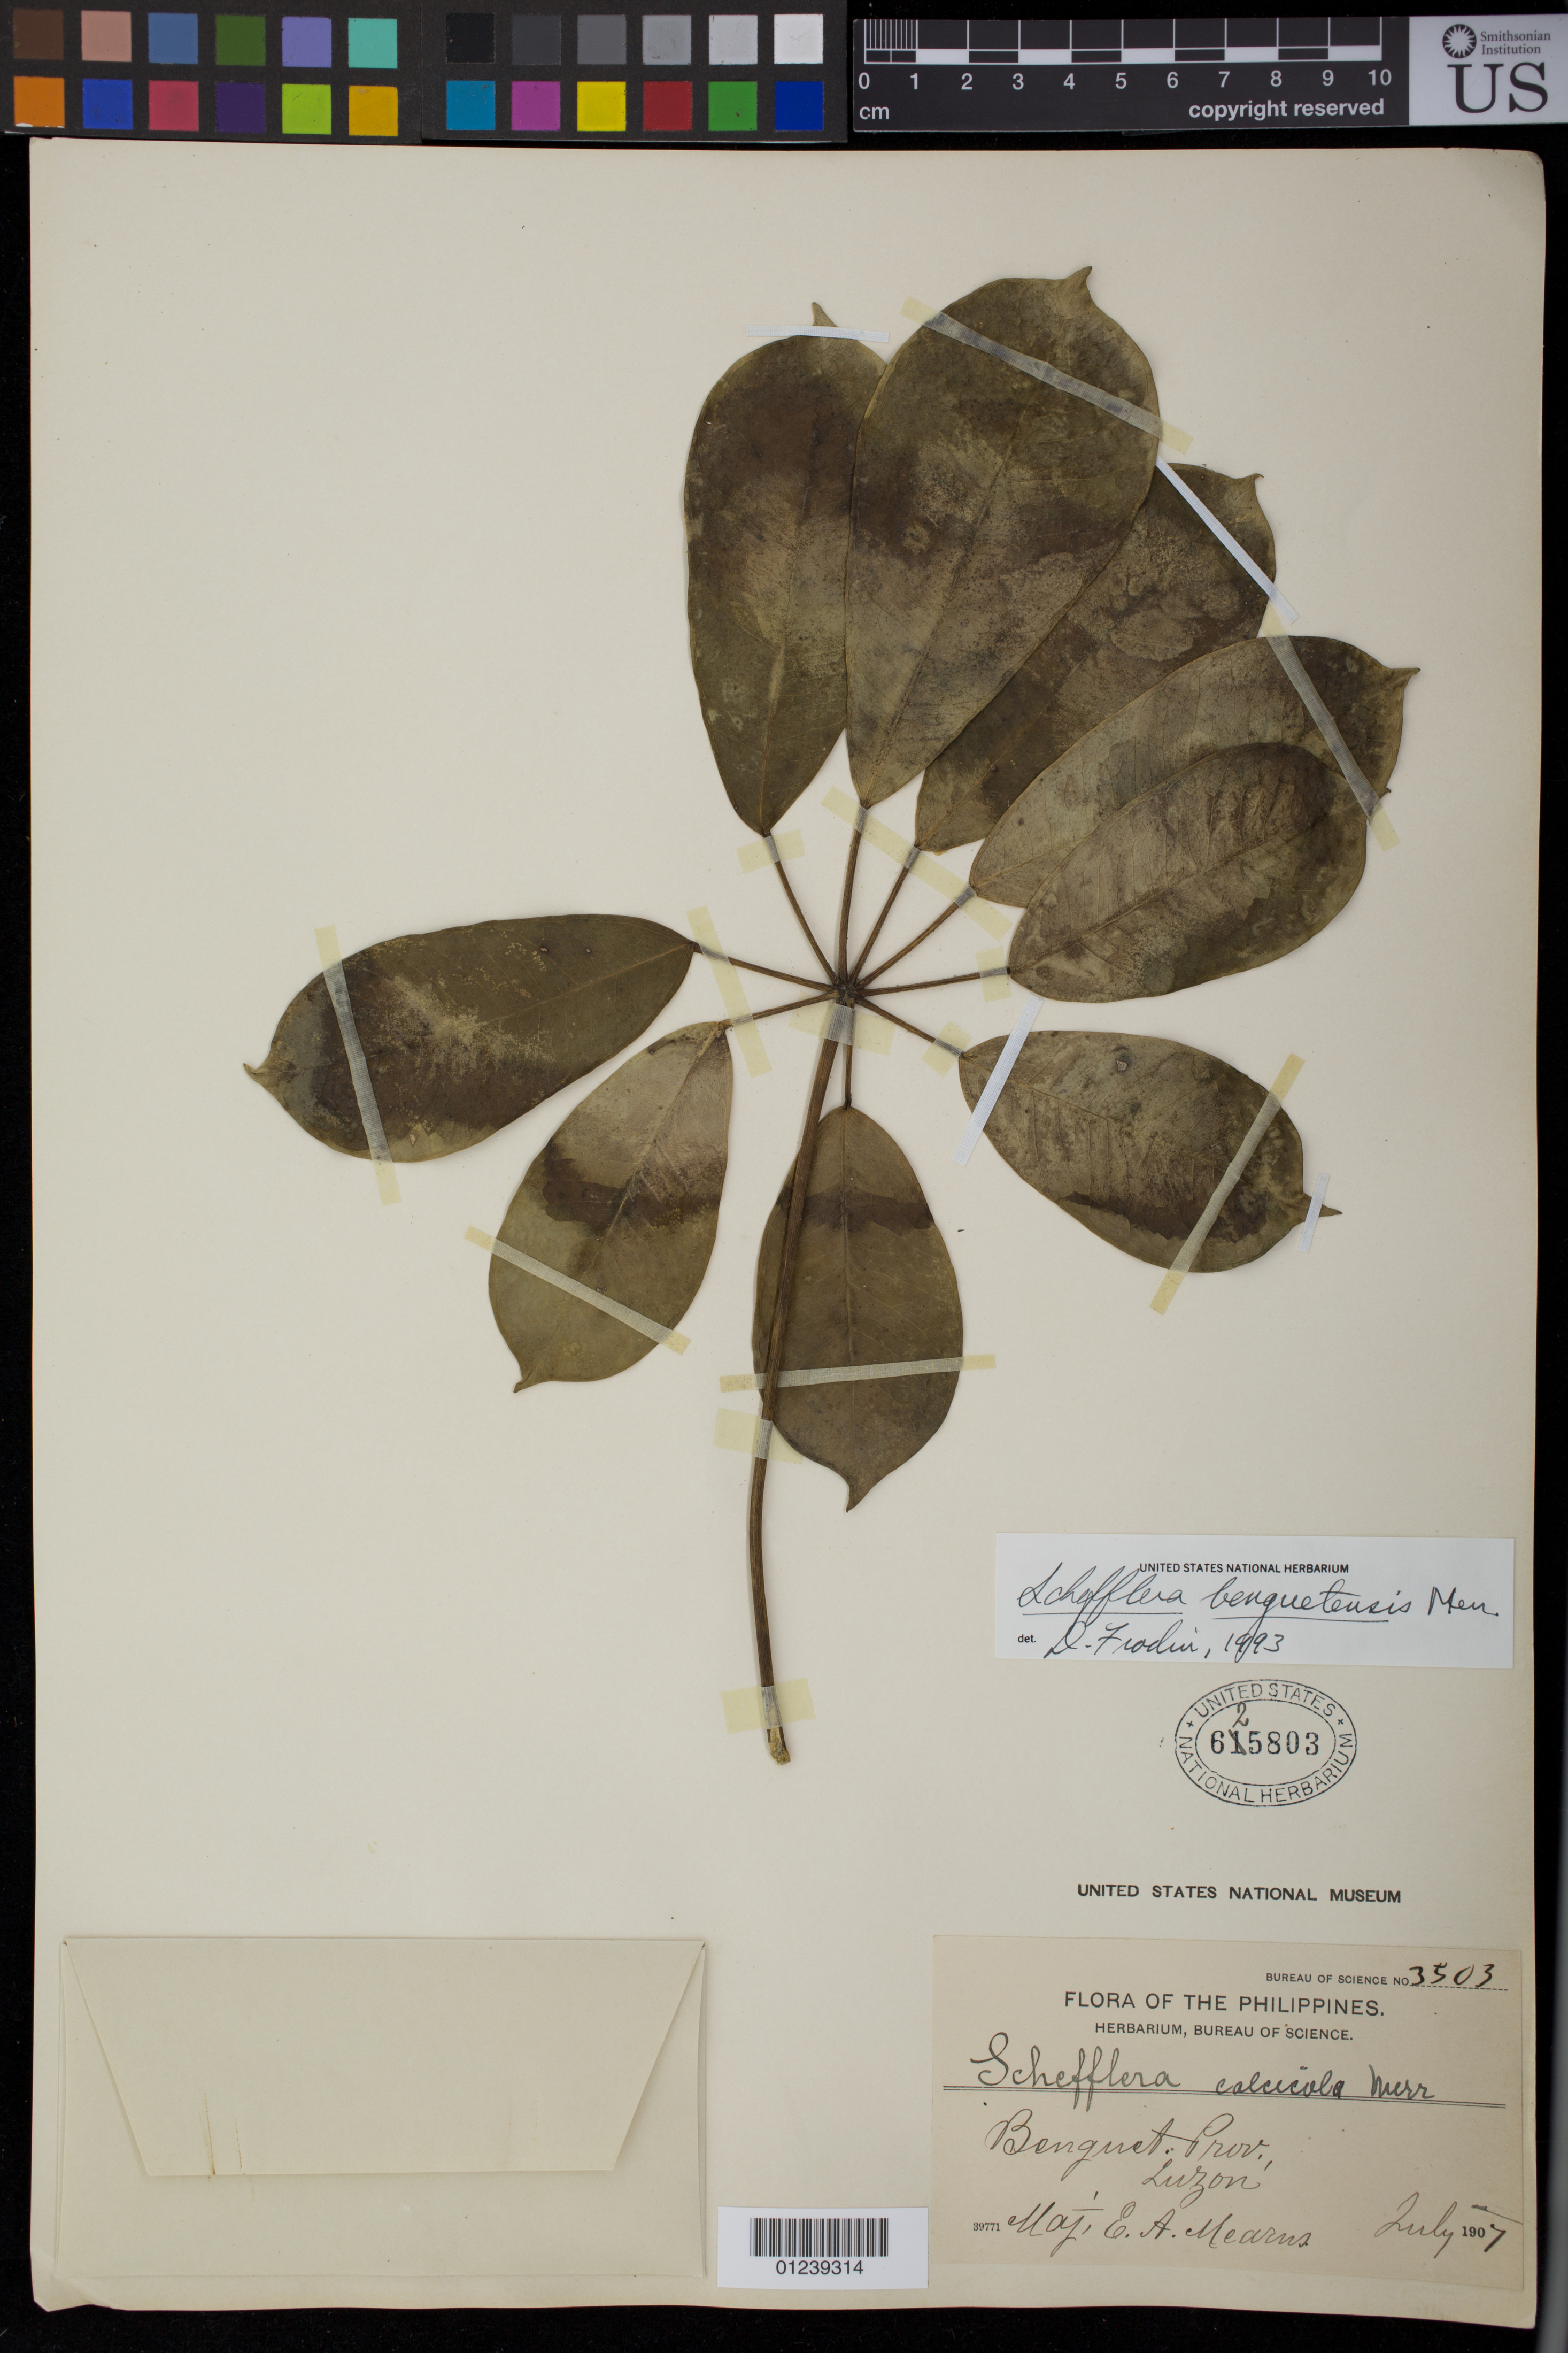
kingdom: Plantae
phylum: Tracheophyta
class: Magnoliopsida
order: Apiales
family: Araliaceae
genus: Schefflera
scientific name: Schefflera benguetensis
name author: Merr.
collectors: E. A. Mearns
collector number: Bur. Sci. 3503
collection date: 1907-07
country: Philippines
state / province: Cordillera (Administrative Region)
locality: Province of Benguet, Luzon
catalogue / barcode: US 625803